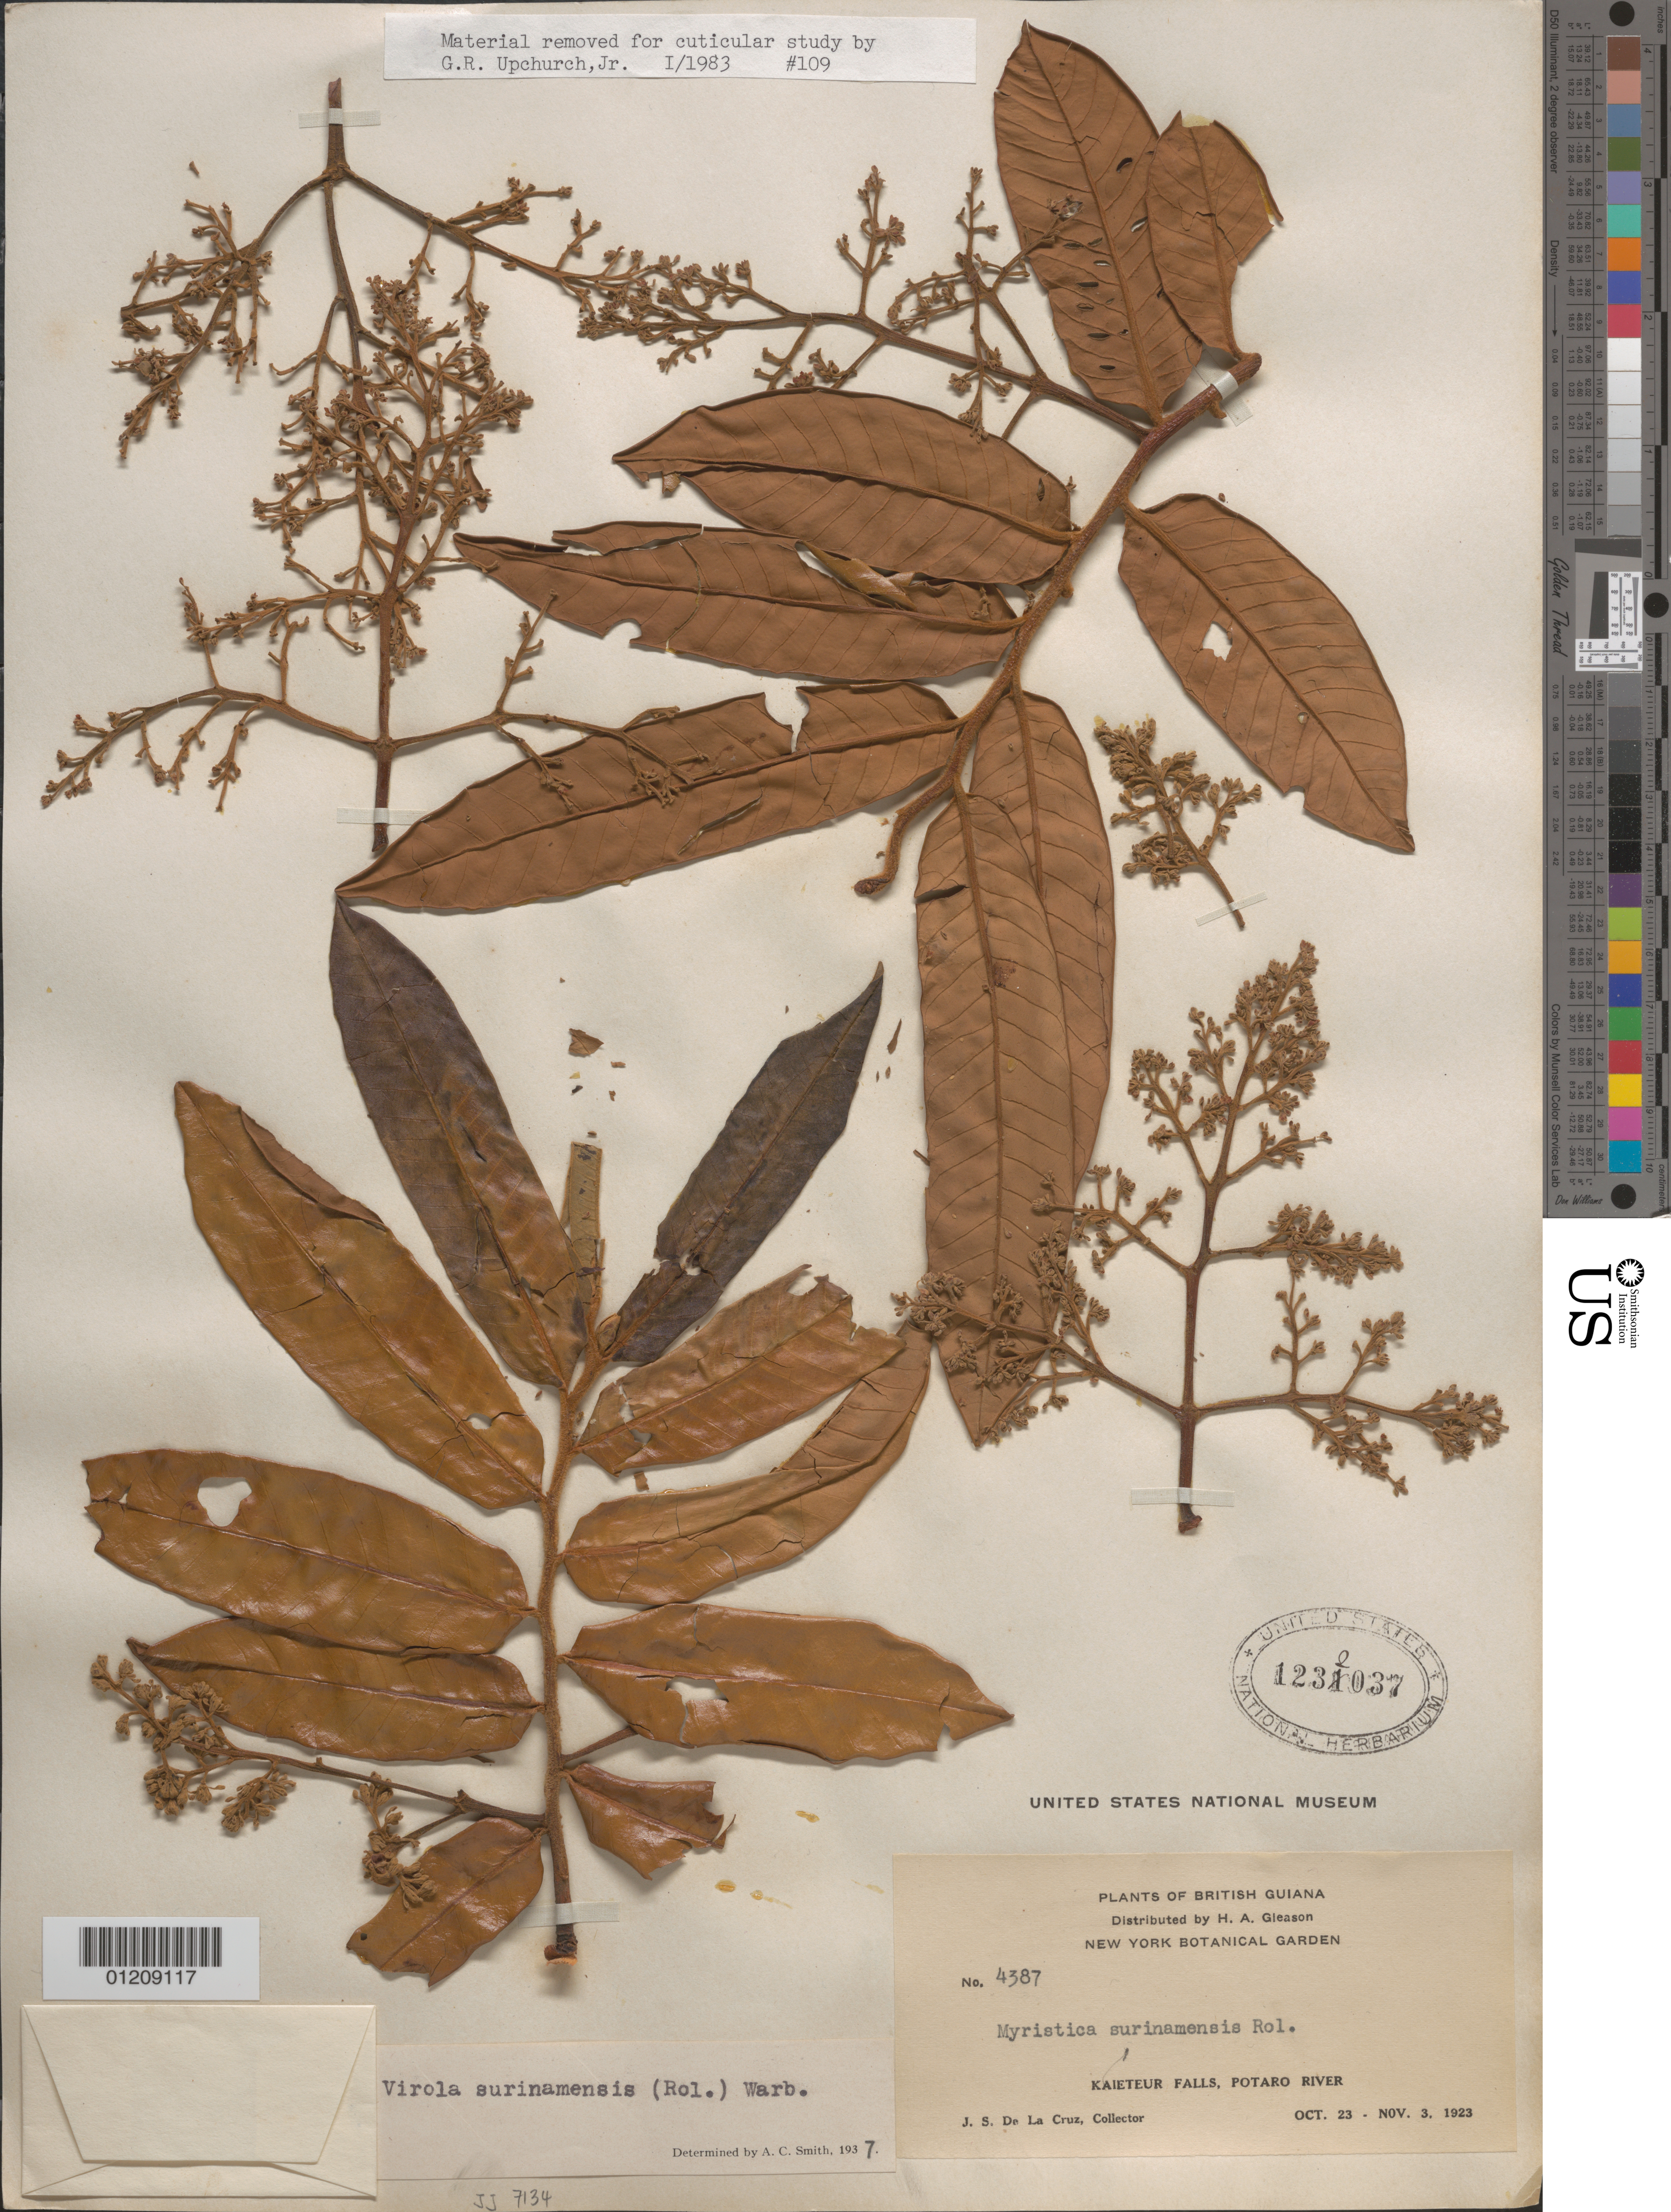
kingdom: Plantae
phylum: Tracheophyta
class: Magnoliopsida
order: Magnoliales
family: Myristicaceae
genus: Virola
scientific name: Virola surinamensis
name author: (Rol.) Warb.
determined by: Smith, A. C.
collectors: J. S. de la Cruz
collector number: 4387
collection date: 1923-10-23/1923-11-03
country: Guyana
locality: Kaieteur Falls, Potaro River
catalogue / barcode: US 1232037